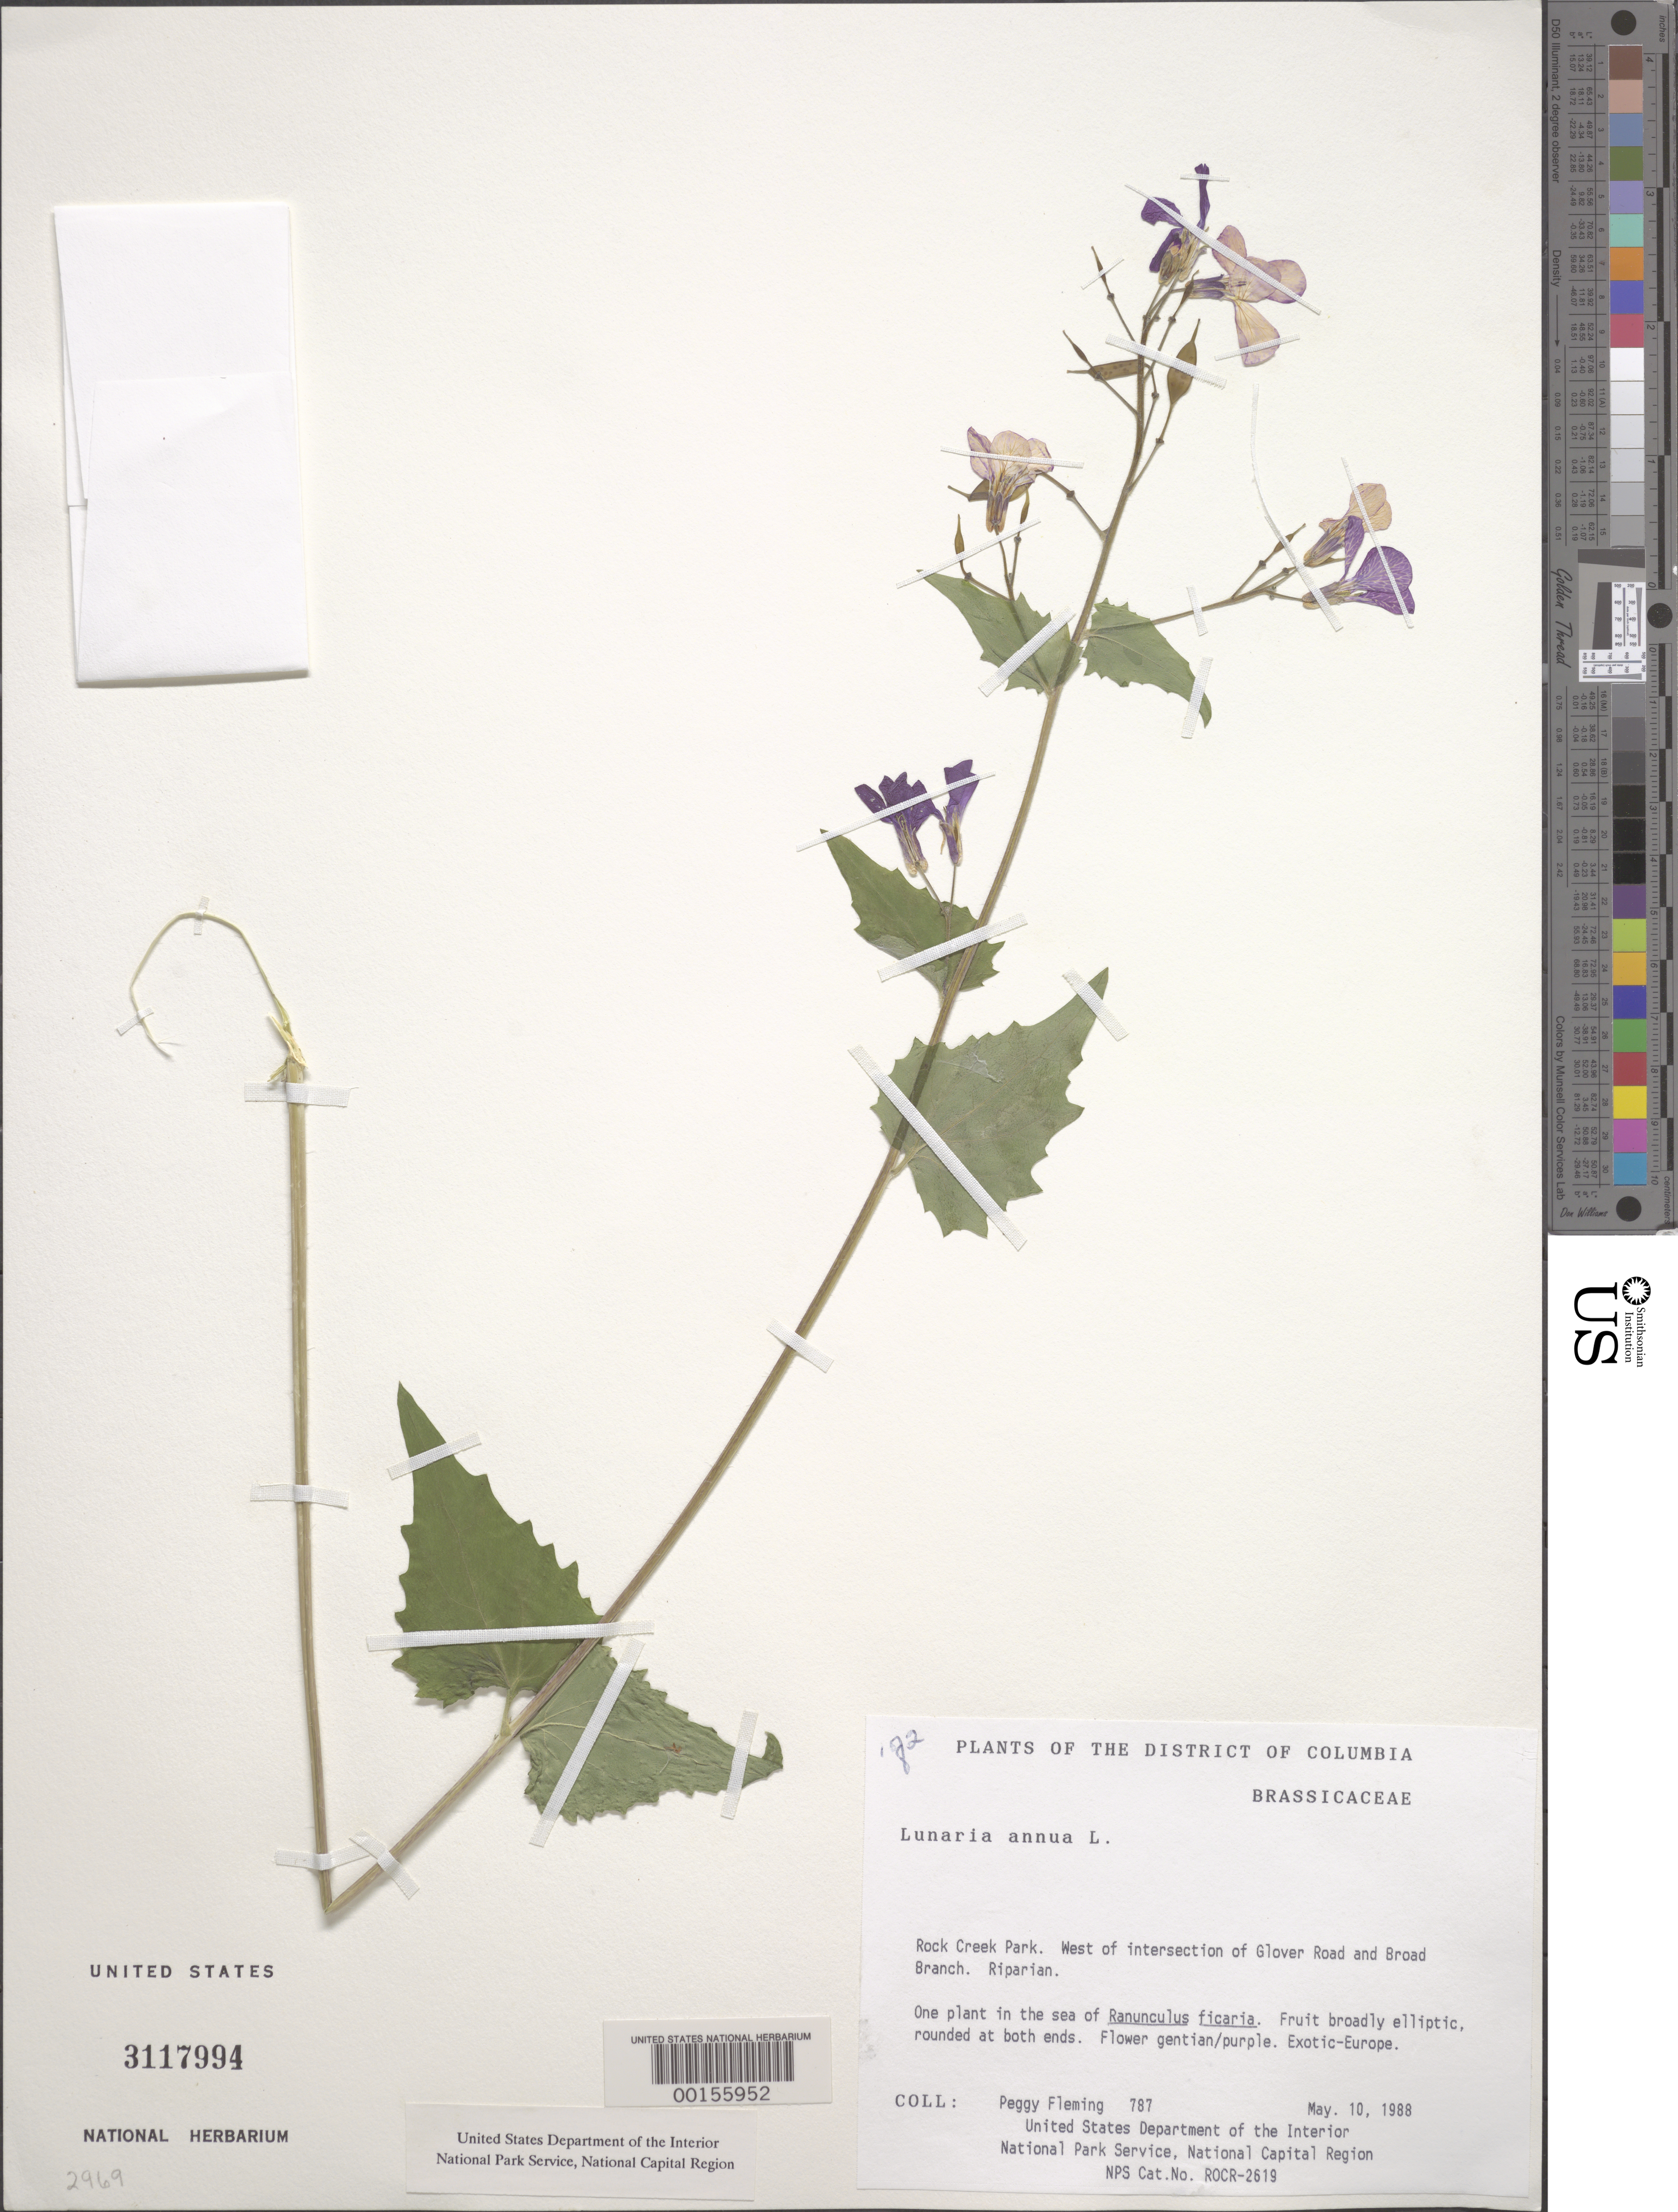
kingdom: Plantae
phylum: Tracheophyta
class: Magnoliopsida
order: Brassicales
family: Brassicaceae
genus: Lunaria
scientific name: Lunaria annua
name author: L.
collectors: P. Fleming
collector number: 787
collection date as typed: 10 May 1988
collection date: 1988-05-10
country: United States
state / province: District of Columbia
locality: Rock Creek Park, intersection of Glover Road and Broad Branch Rock Creek Park & vicinity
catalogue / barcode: US 3117994